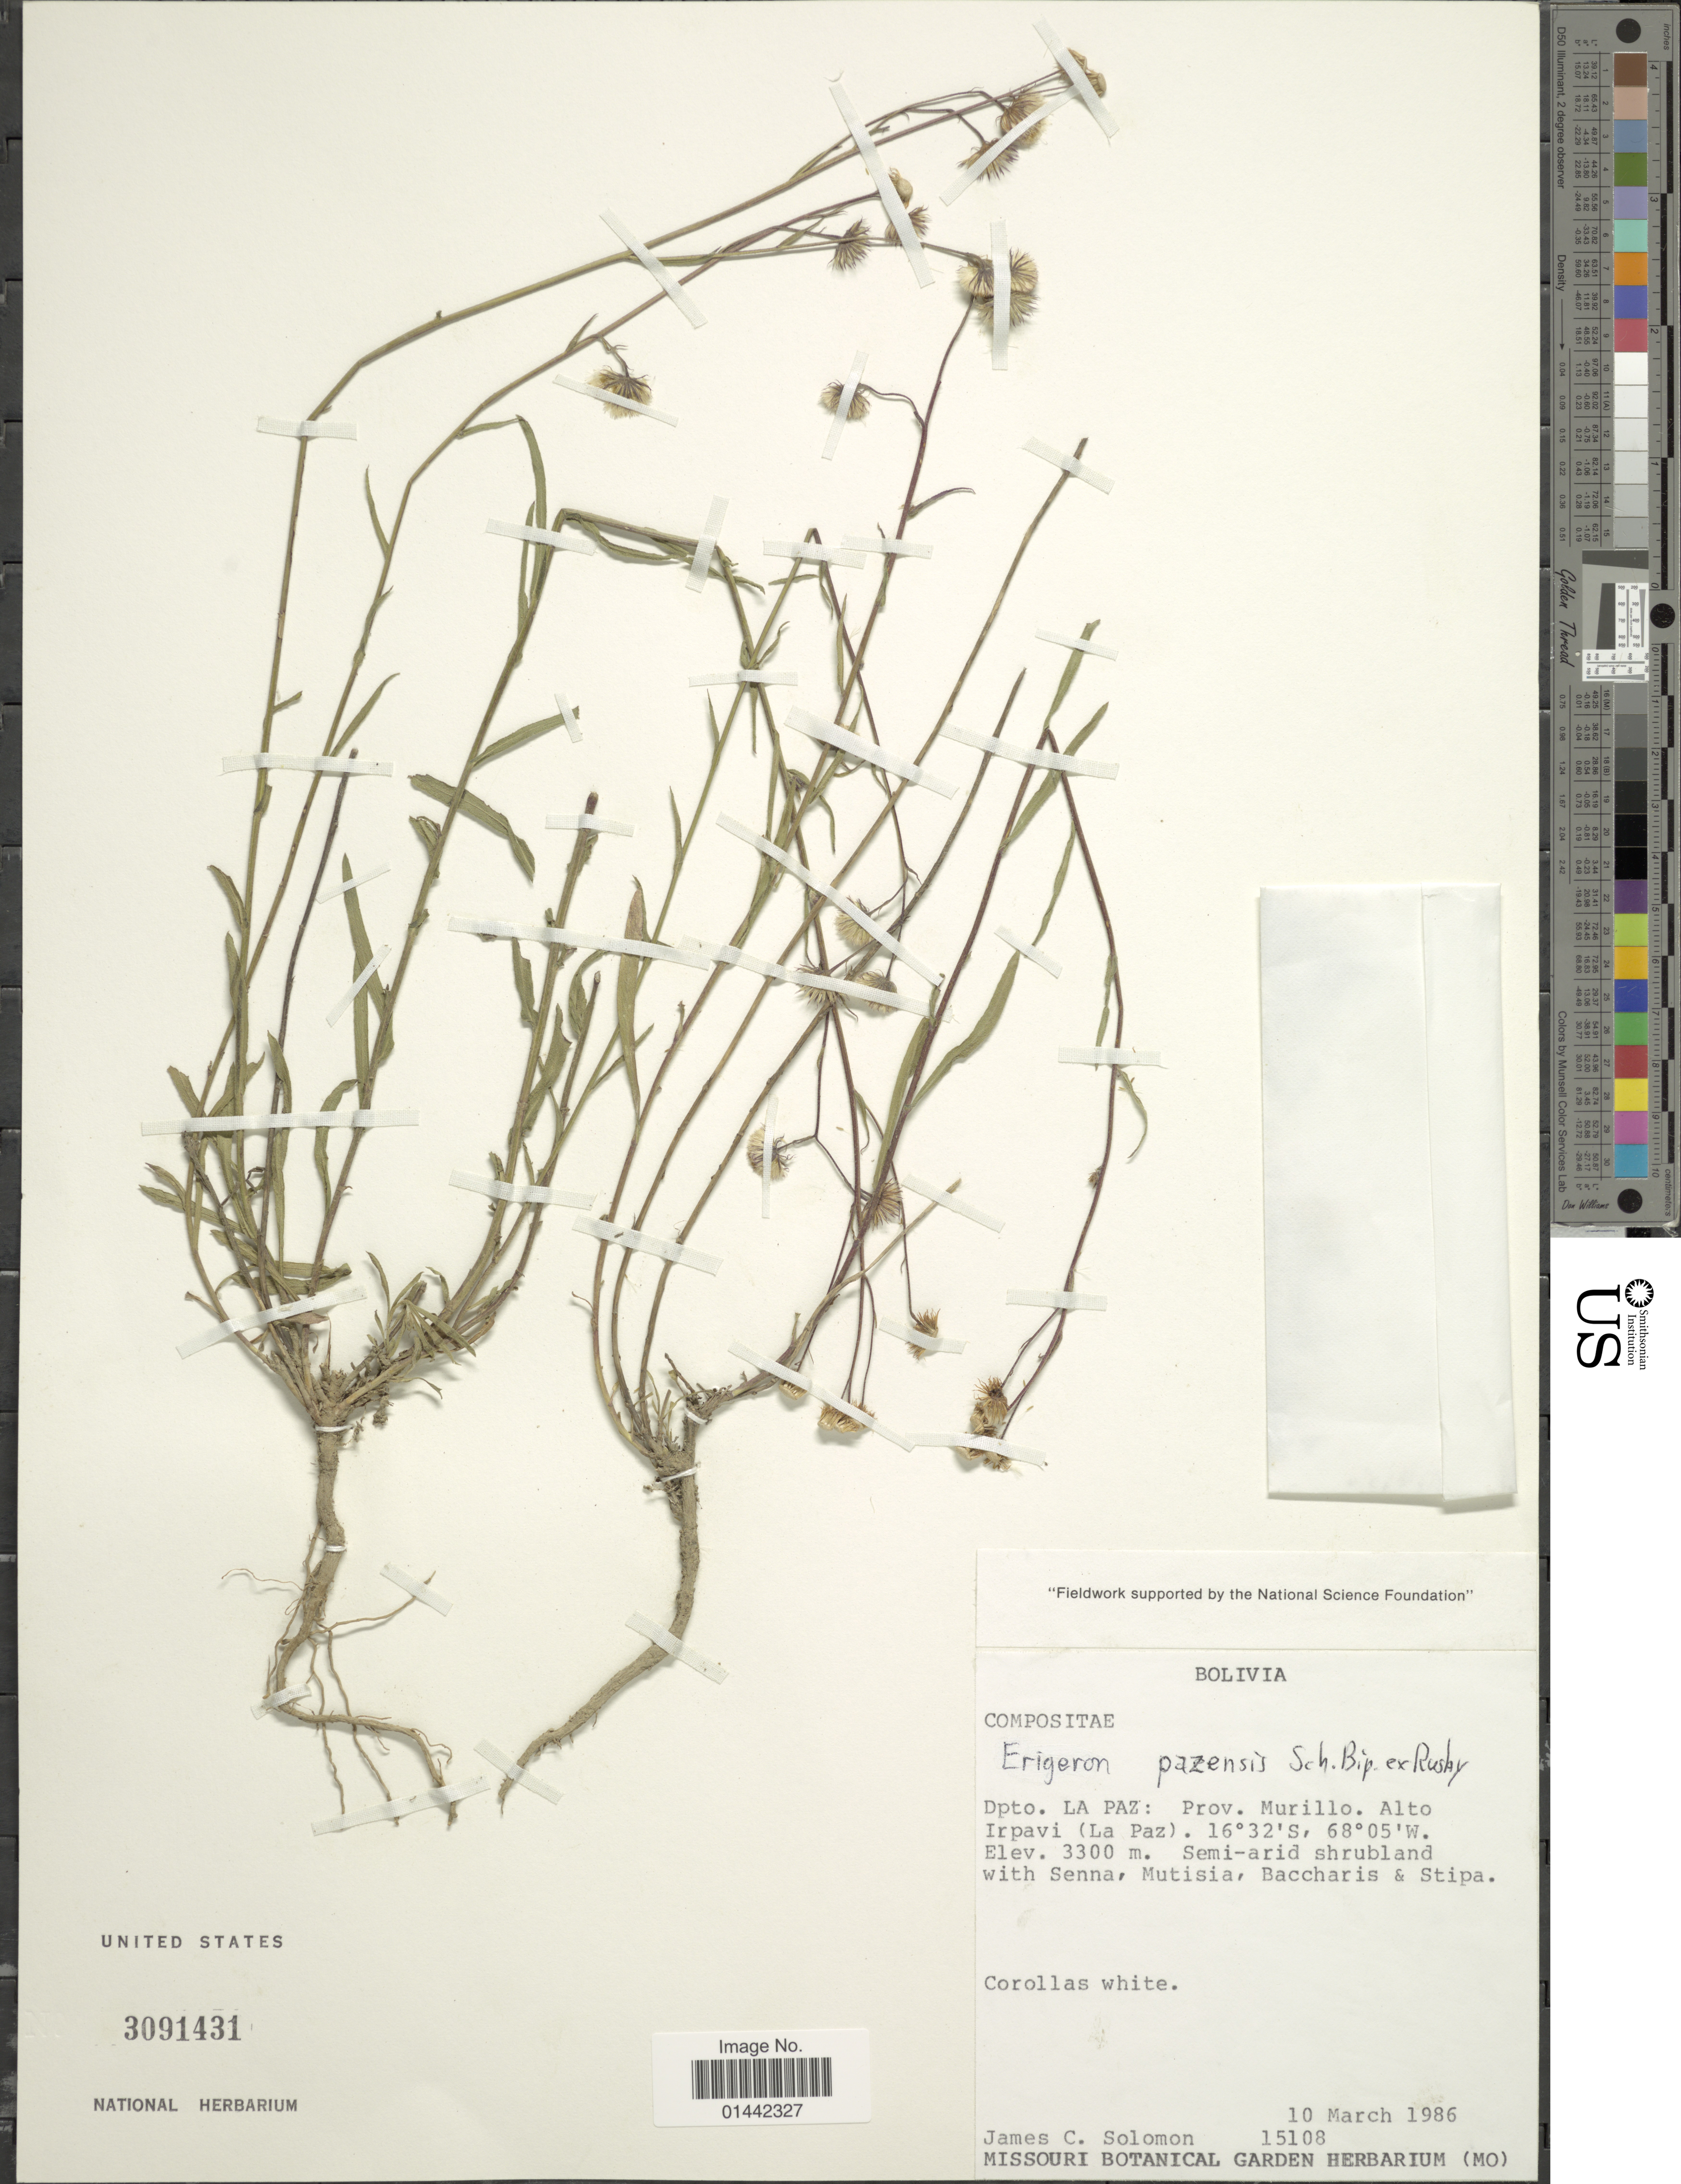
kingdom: Plantae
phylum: Tracheophyta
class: Magnoliopsida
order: Asterales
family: Asteraceae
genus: Erigeron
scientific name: Erigeron pazensis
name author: Sch. Bip. ex Rusby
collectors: J. C. Solomon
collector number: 15108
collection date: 1986-03-10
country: Bolivia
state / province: La Paz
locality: Prov. Murillo, Alto Irpavi (La Paz)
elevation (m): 3300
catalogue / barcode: US 3091431